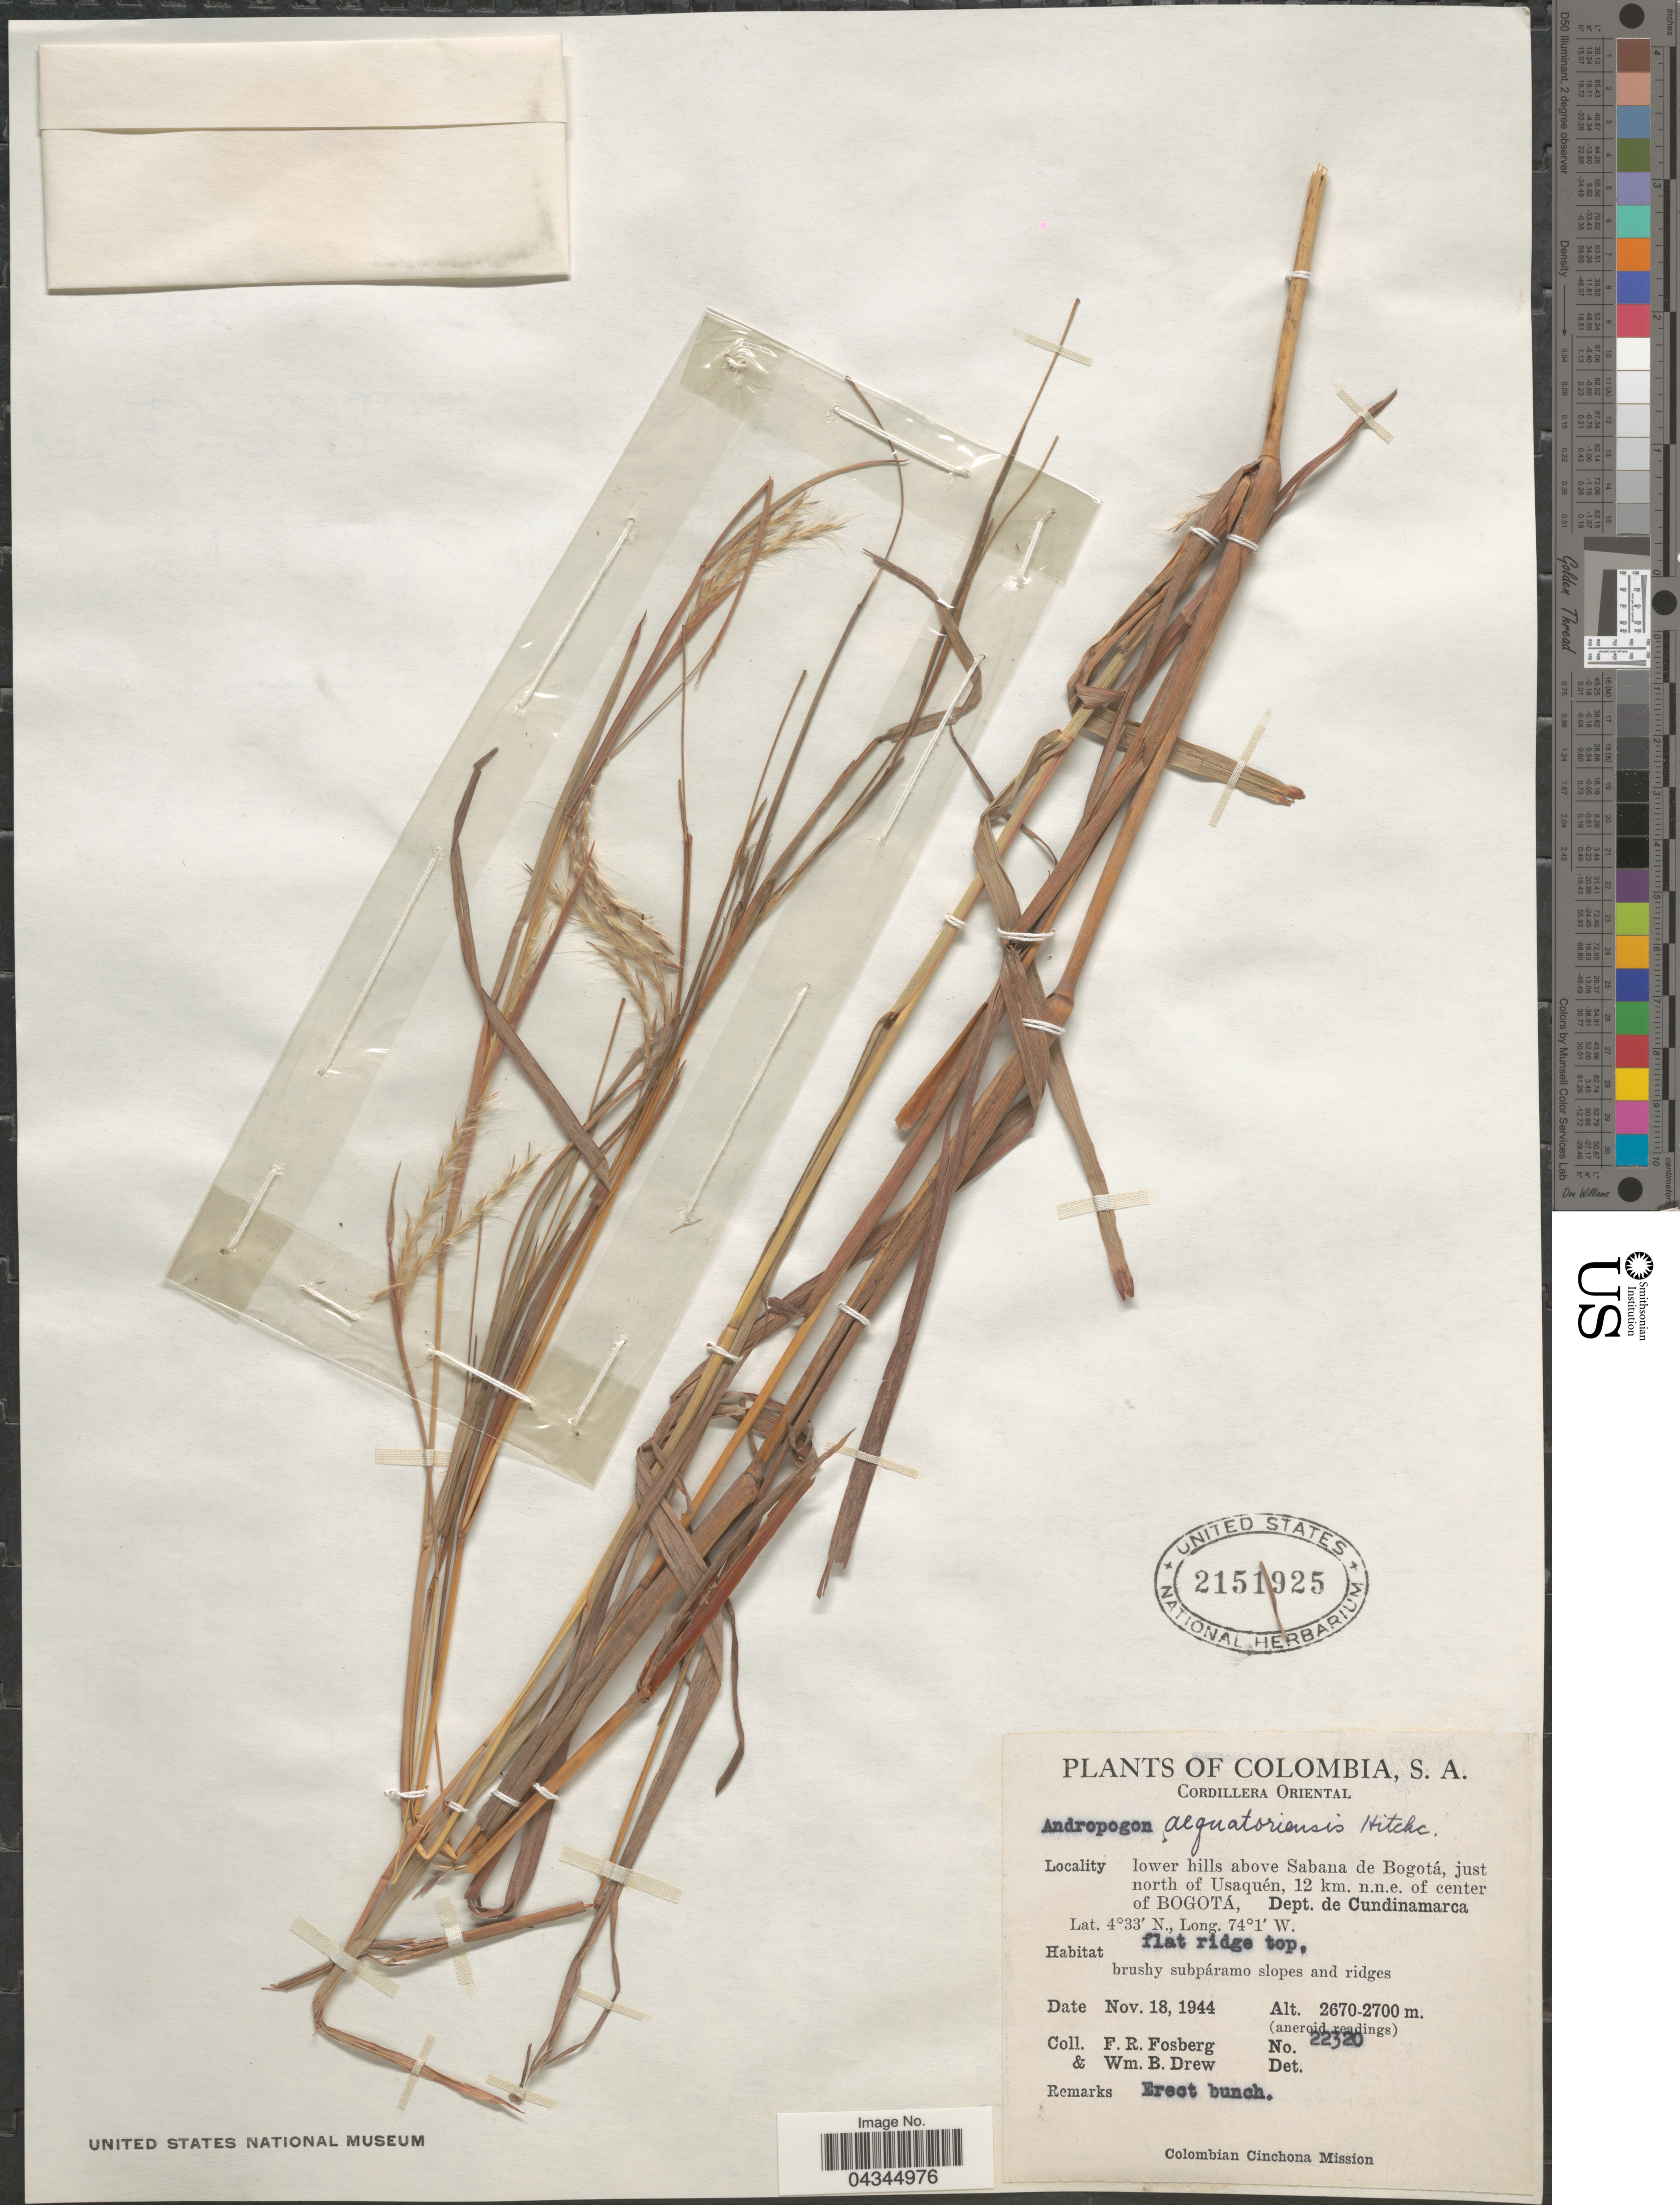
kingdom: Plantae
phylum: Tracheophyta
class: Liliopsida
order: Poales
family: Poaceae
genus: Andropogon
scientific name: Andropogon aequatoriensis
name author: Hitchc.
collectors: F. R. Fosberg & W. B. Drew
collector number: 22320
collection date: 1944-11-18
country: Colombia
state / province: Cundinamarca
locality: Cordillera Oriental. Lower hills above Sabana de Bogotá, just north of Usaquén, 12 km. n.n.e. of center of Bogotá, Dept. de Cundinamarca. Colombian Cinchona Mission.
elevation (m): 2670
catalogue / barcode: US 2151925